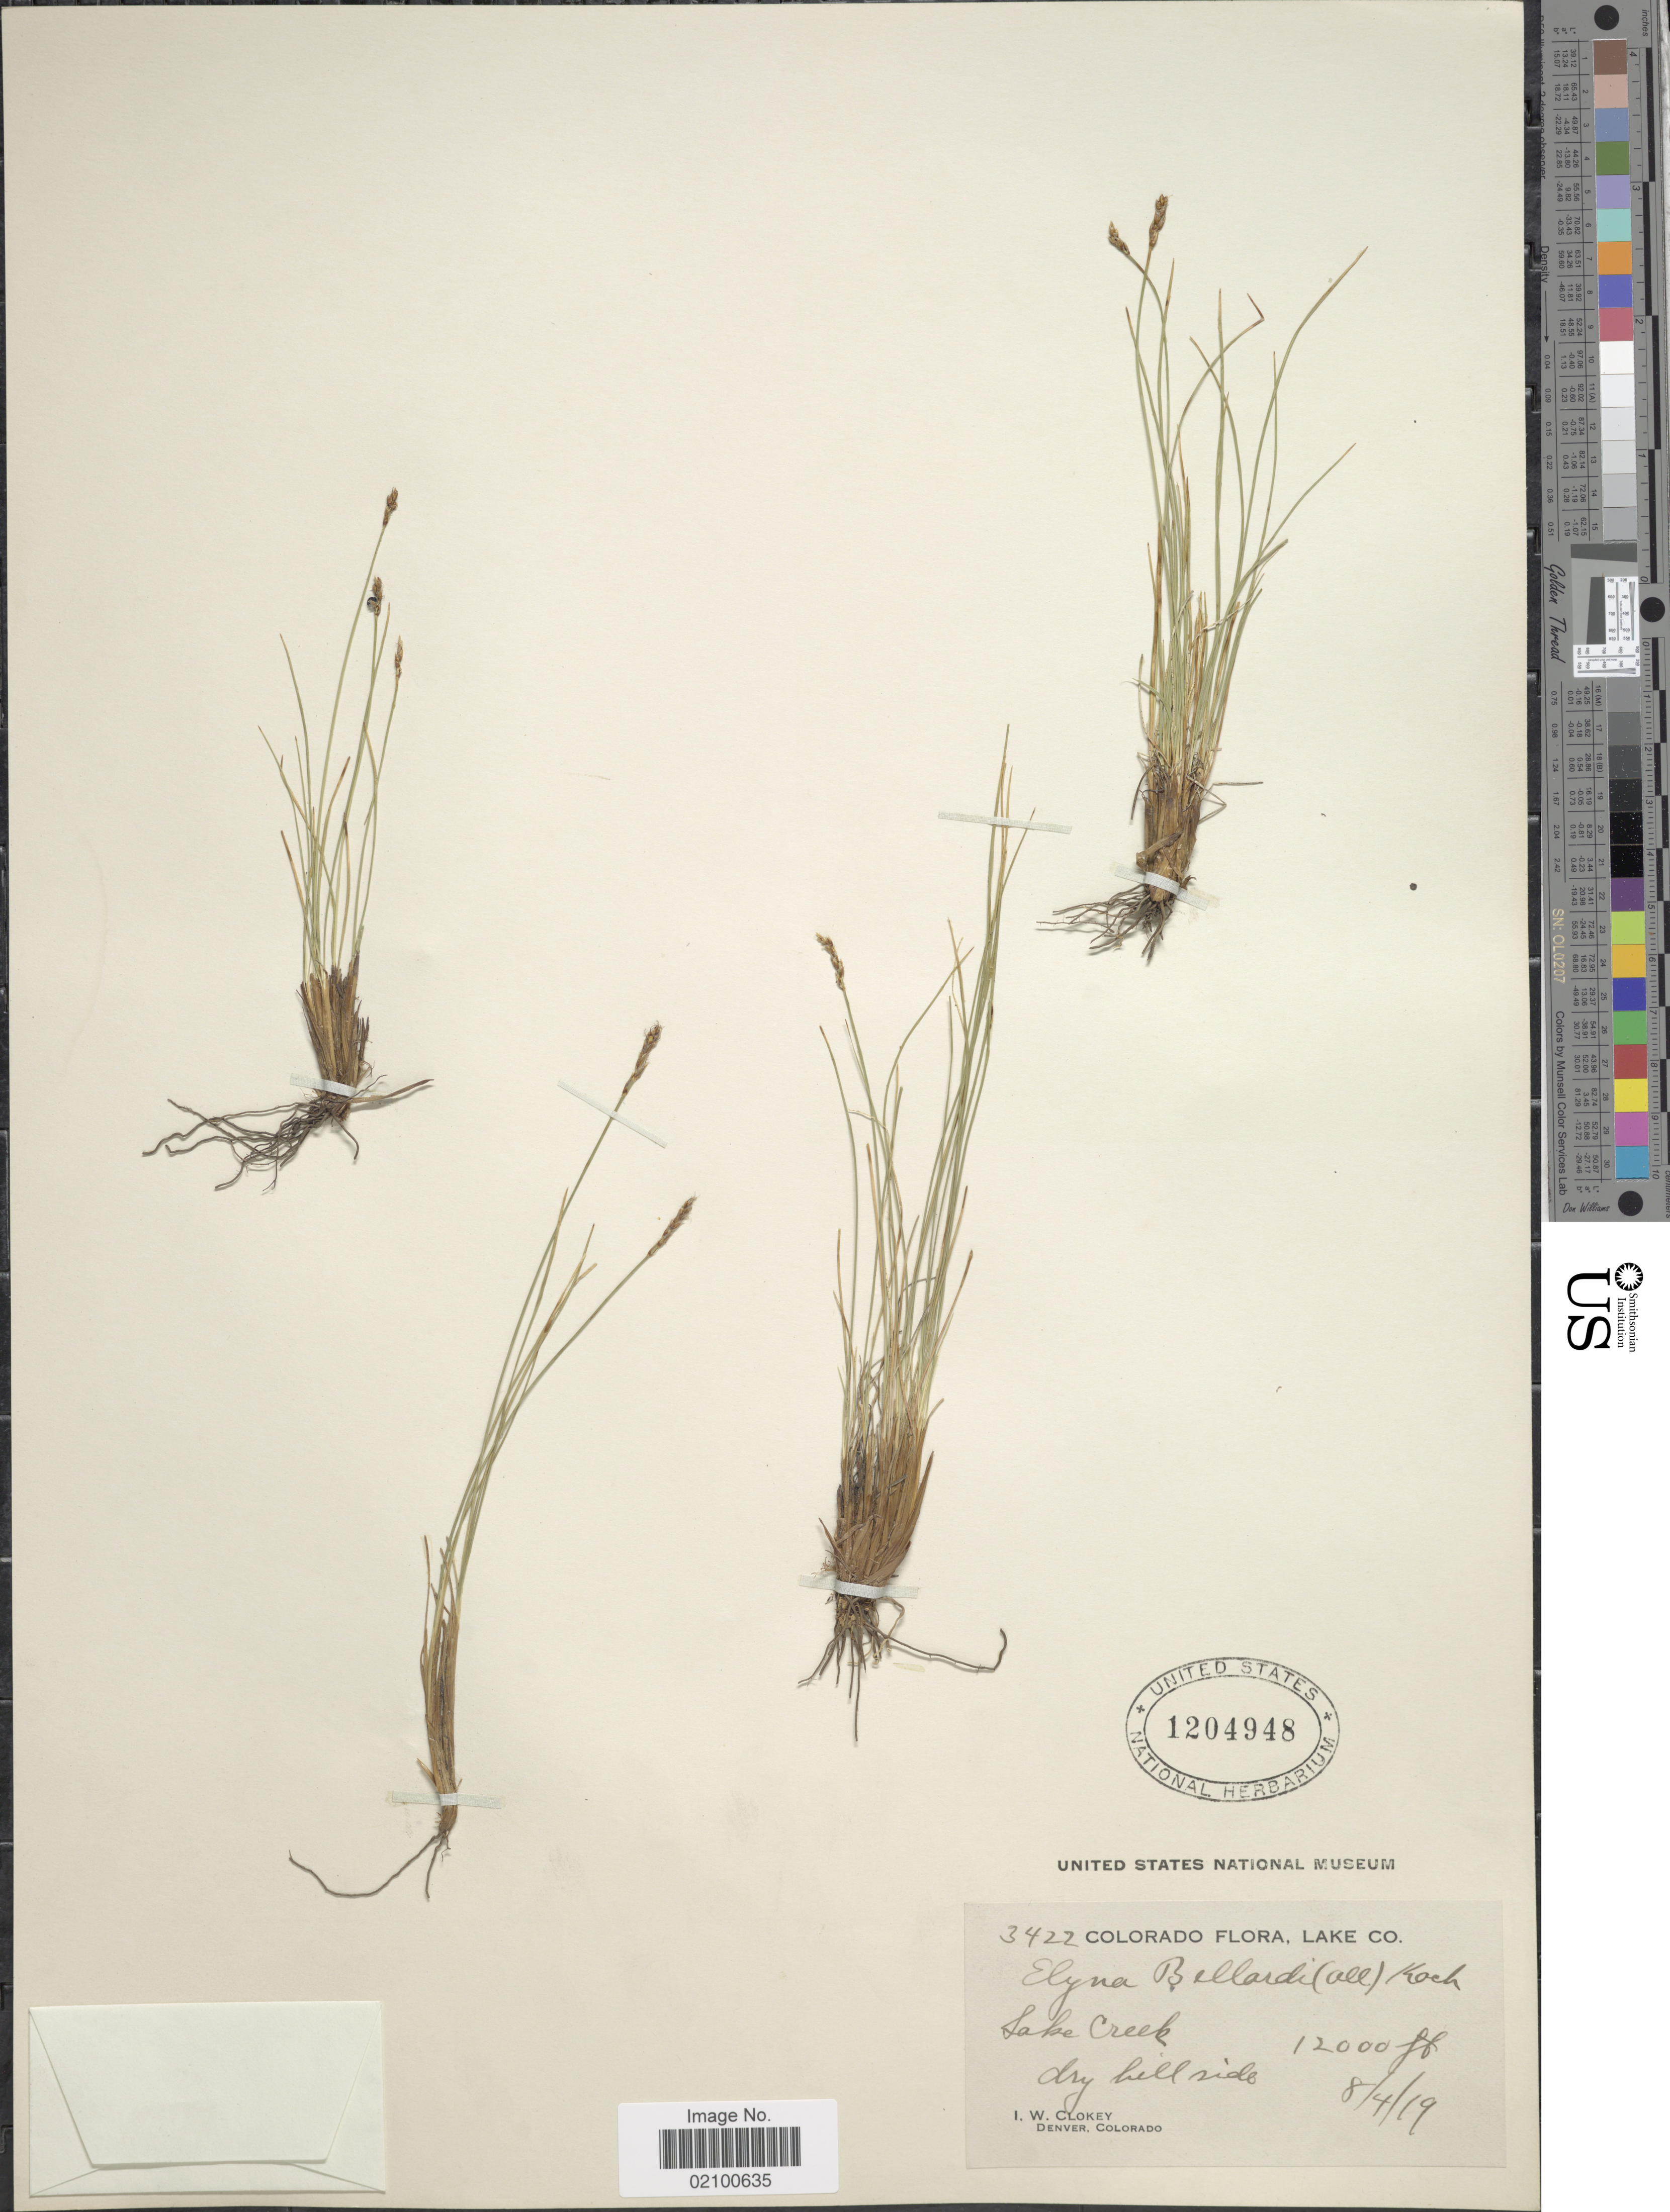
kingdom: Plantae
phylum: Tracheophyta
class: Liliopsida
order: Poales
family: Cyperaceae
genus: Carex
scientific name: Carex myosuroides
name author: Vill.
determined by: Strong, M. T., (US), Smithsonian Institution - National Museum of Natural History (UNITED STATES)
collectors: I. W. Clokey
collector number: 3422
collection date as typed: Transcribed d/m/y: 4/8/19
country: United States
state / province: Colorado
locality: Lake Co, Lake Creek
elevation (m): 3658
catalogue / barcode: US 1204948